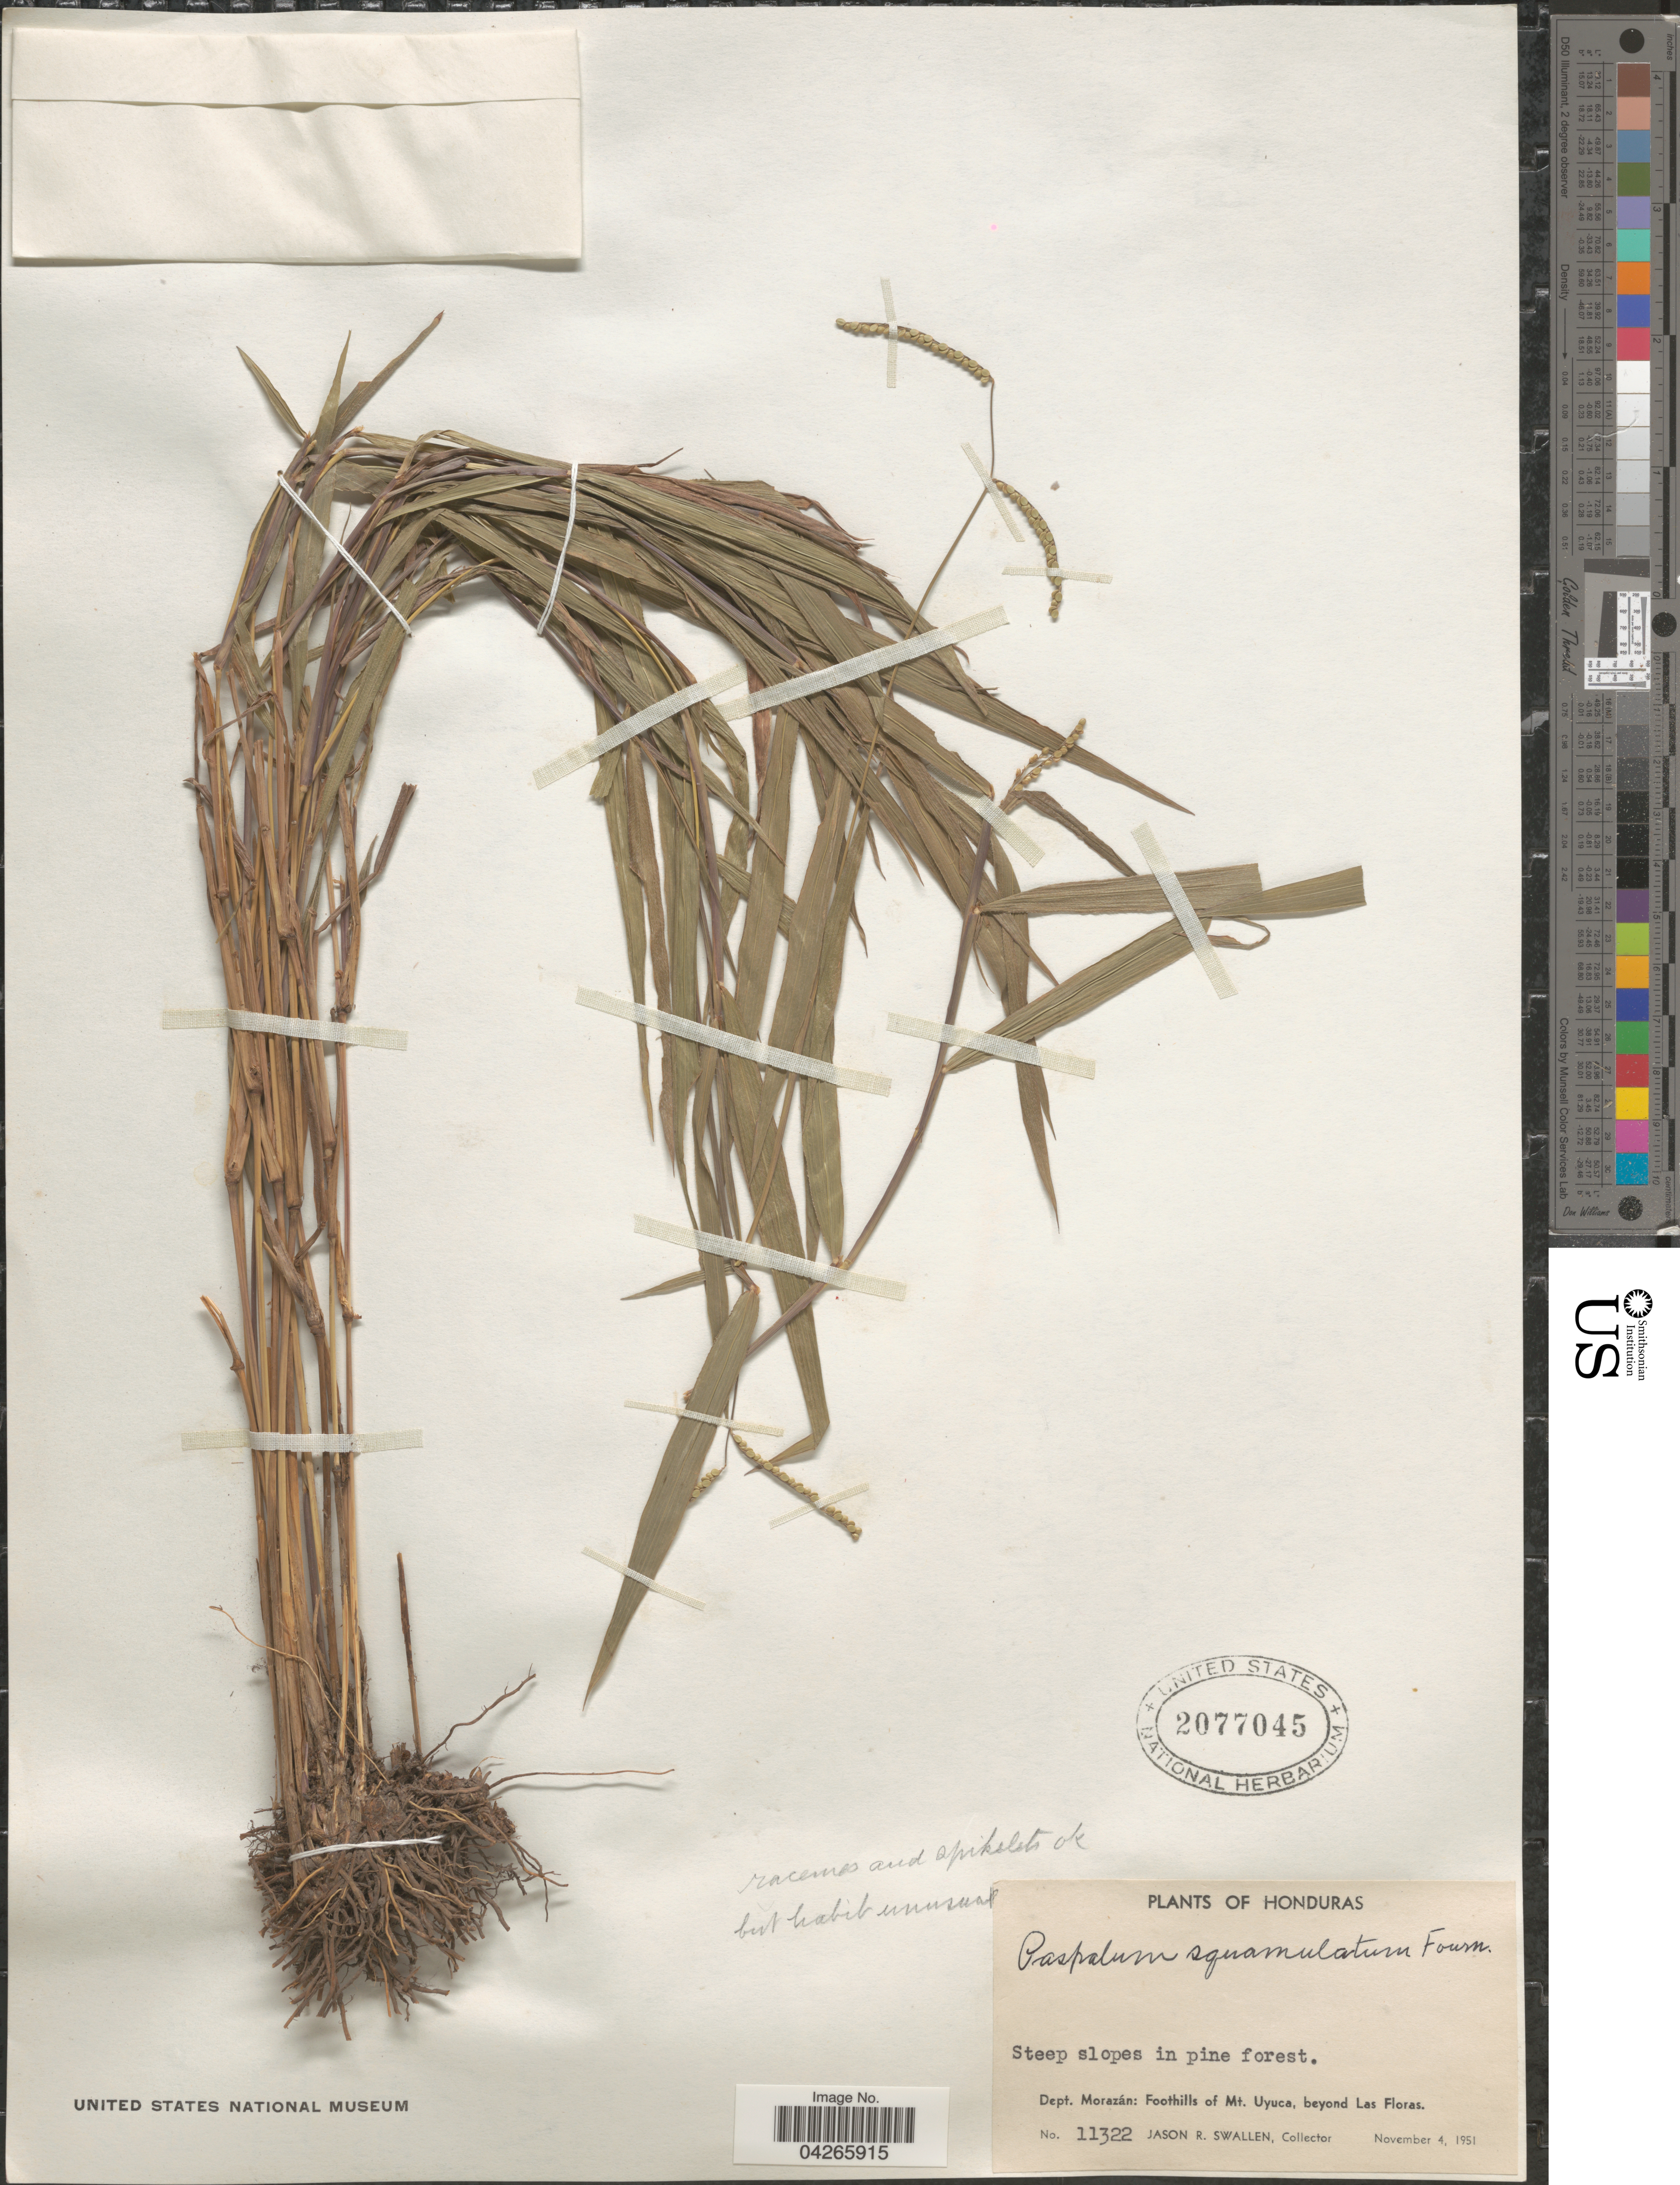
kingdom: Plantae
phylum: Tracheophyta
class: Liliopsida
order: Poales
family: Poaceae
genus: Paspalum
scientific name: Paspalum squamulatum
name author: E. Fourn.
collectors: J. R. Swallen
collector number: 11322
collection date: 1951-11-04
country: Honduras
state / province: Fco. Morazán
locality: Dept. Morazán: Foothills of Mt. Uyuca, beyond Las Floras.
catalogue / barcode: US 2077045